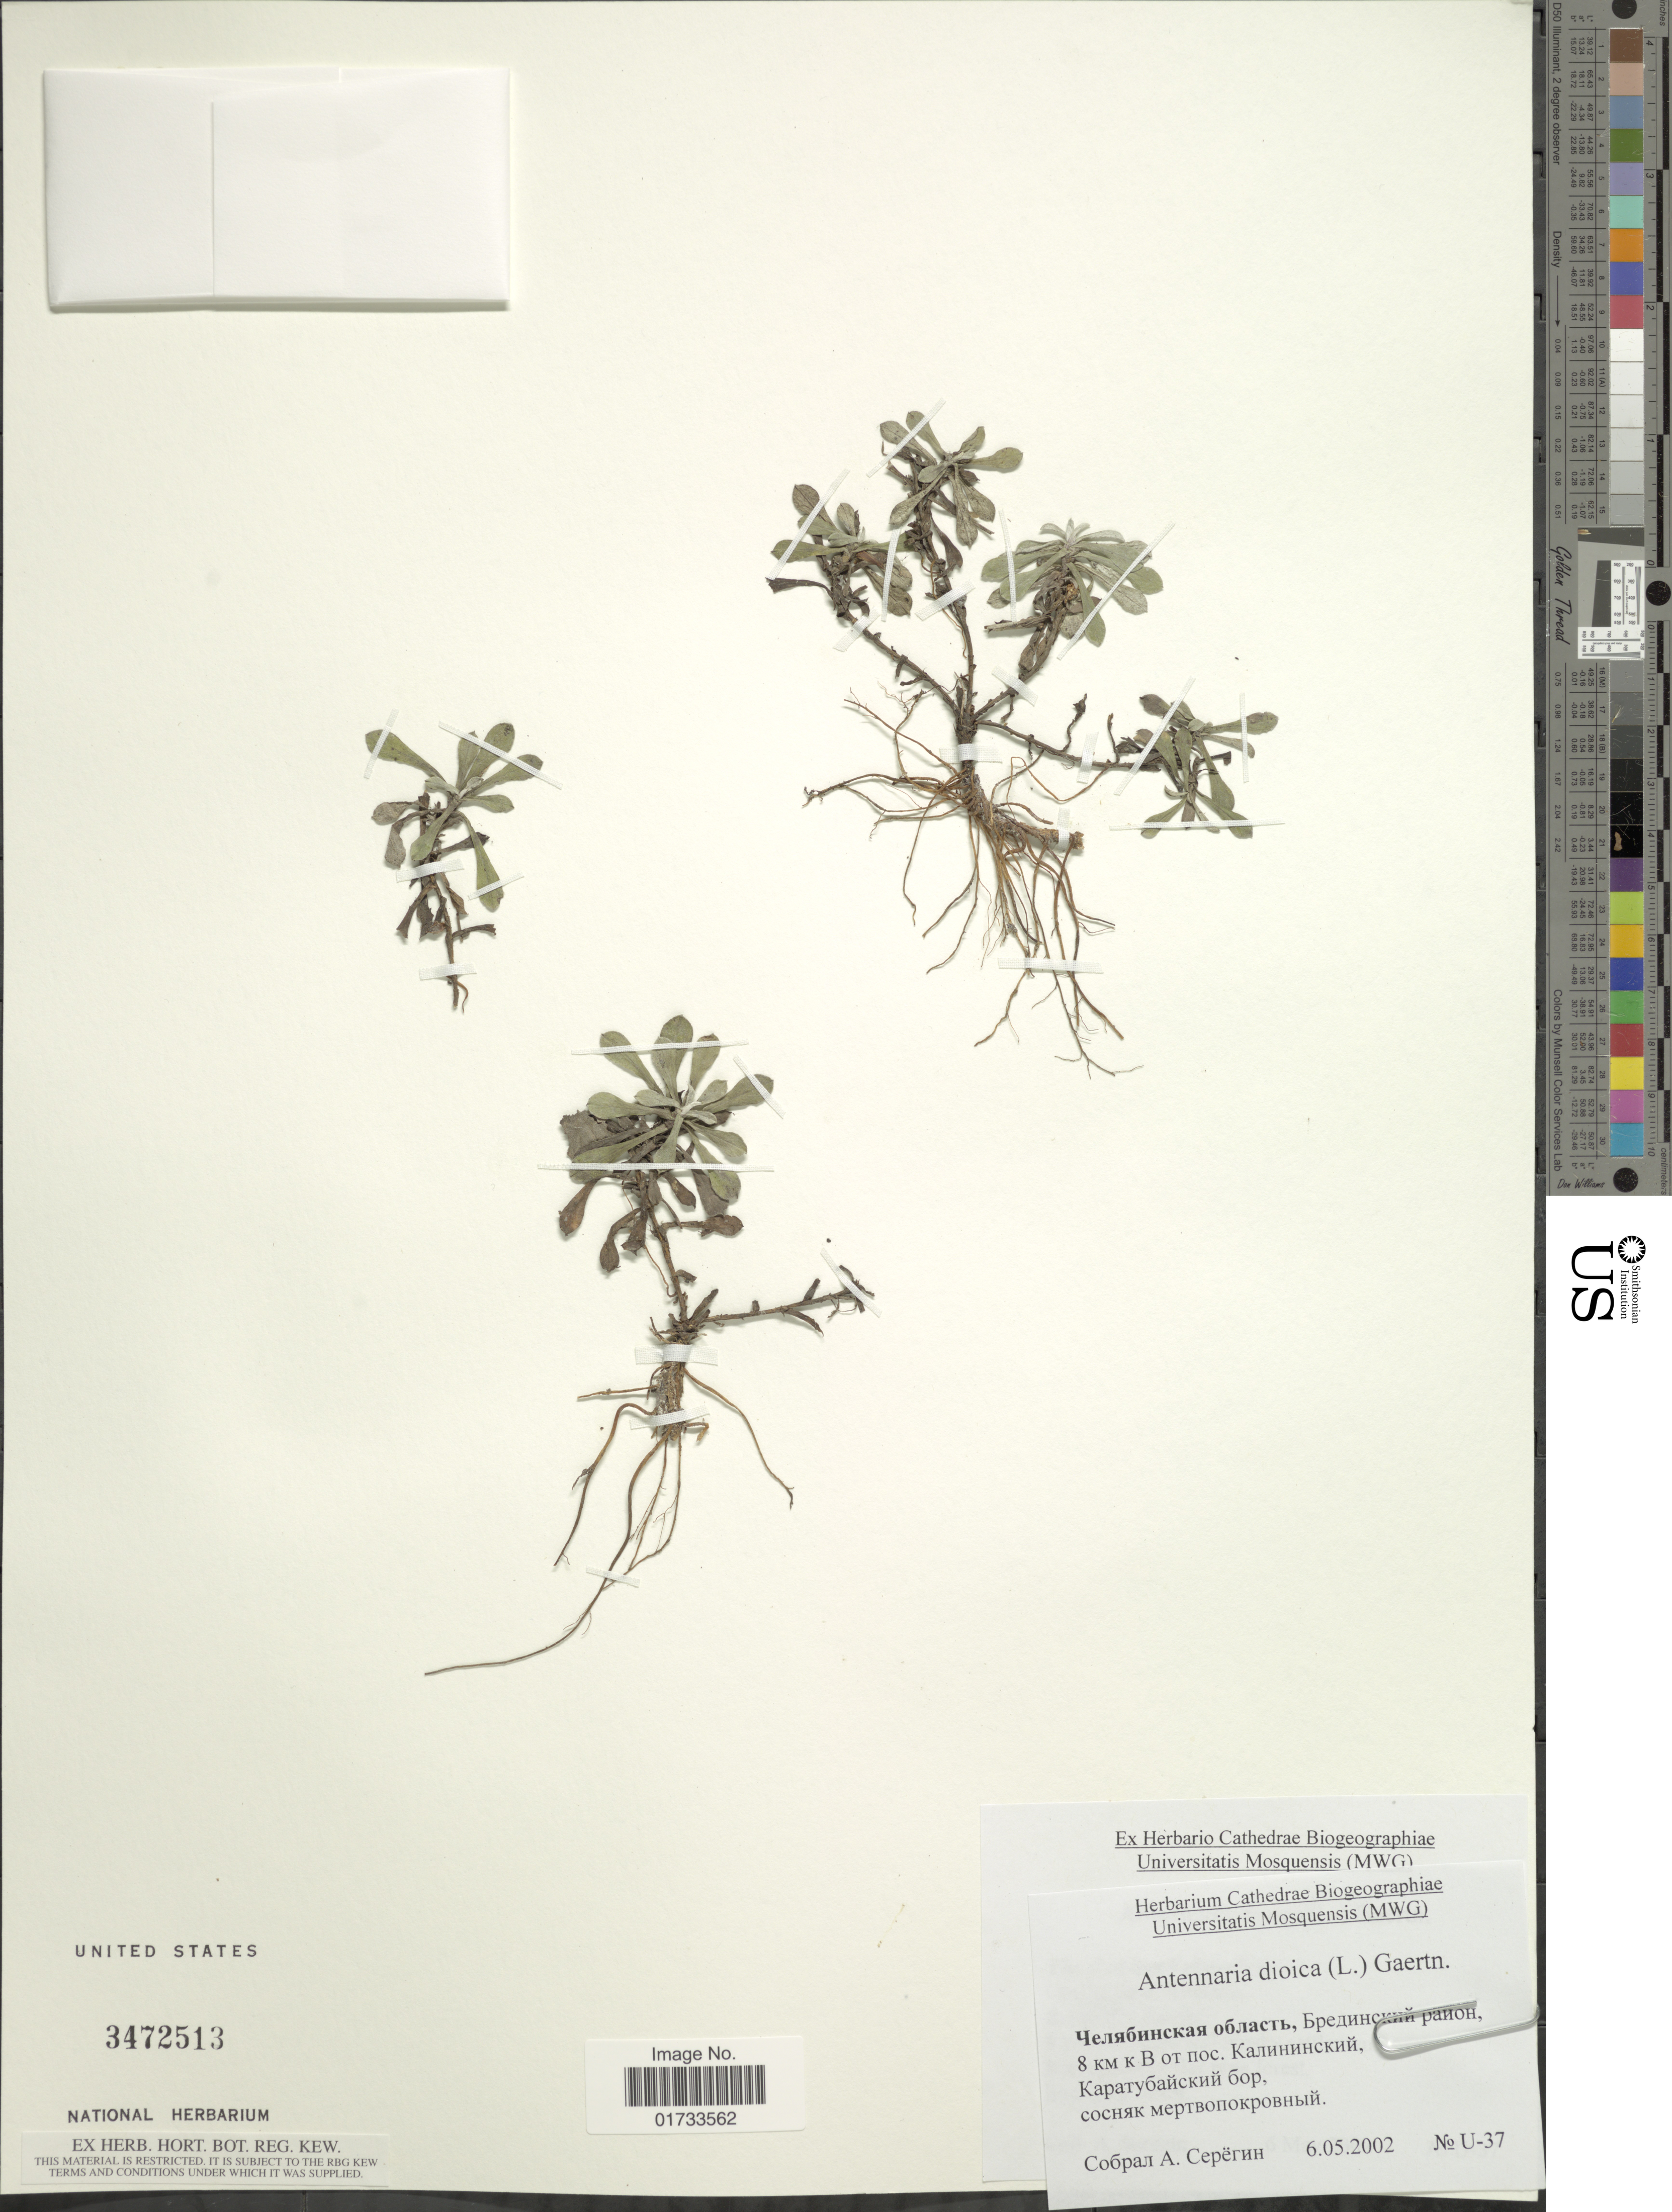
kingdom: Plantae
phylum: Tracheophyta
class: Magnoliopsida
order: Asterales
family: Asteraceae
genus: Antennaria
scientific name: Antennaria dioica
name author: (L.) Gaertn.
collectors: A. Seregin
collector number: U-37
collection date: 2002-05-06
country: Russian Federation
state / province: Chelyabinsk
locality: Districk Bredinskiy, 8 km E of Kalininskiy, forest Karatubaiskiy bor.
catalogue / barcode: US 3472513